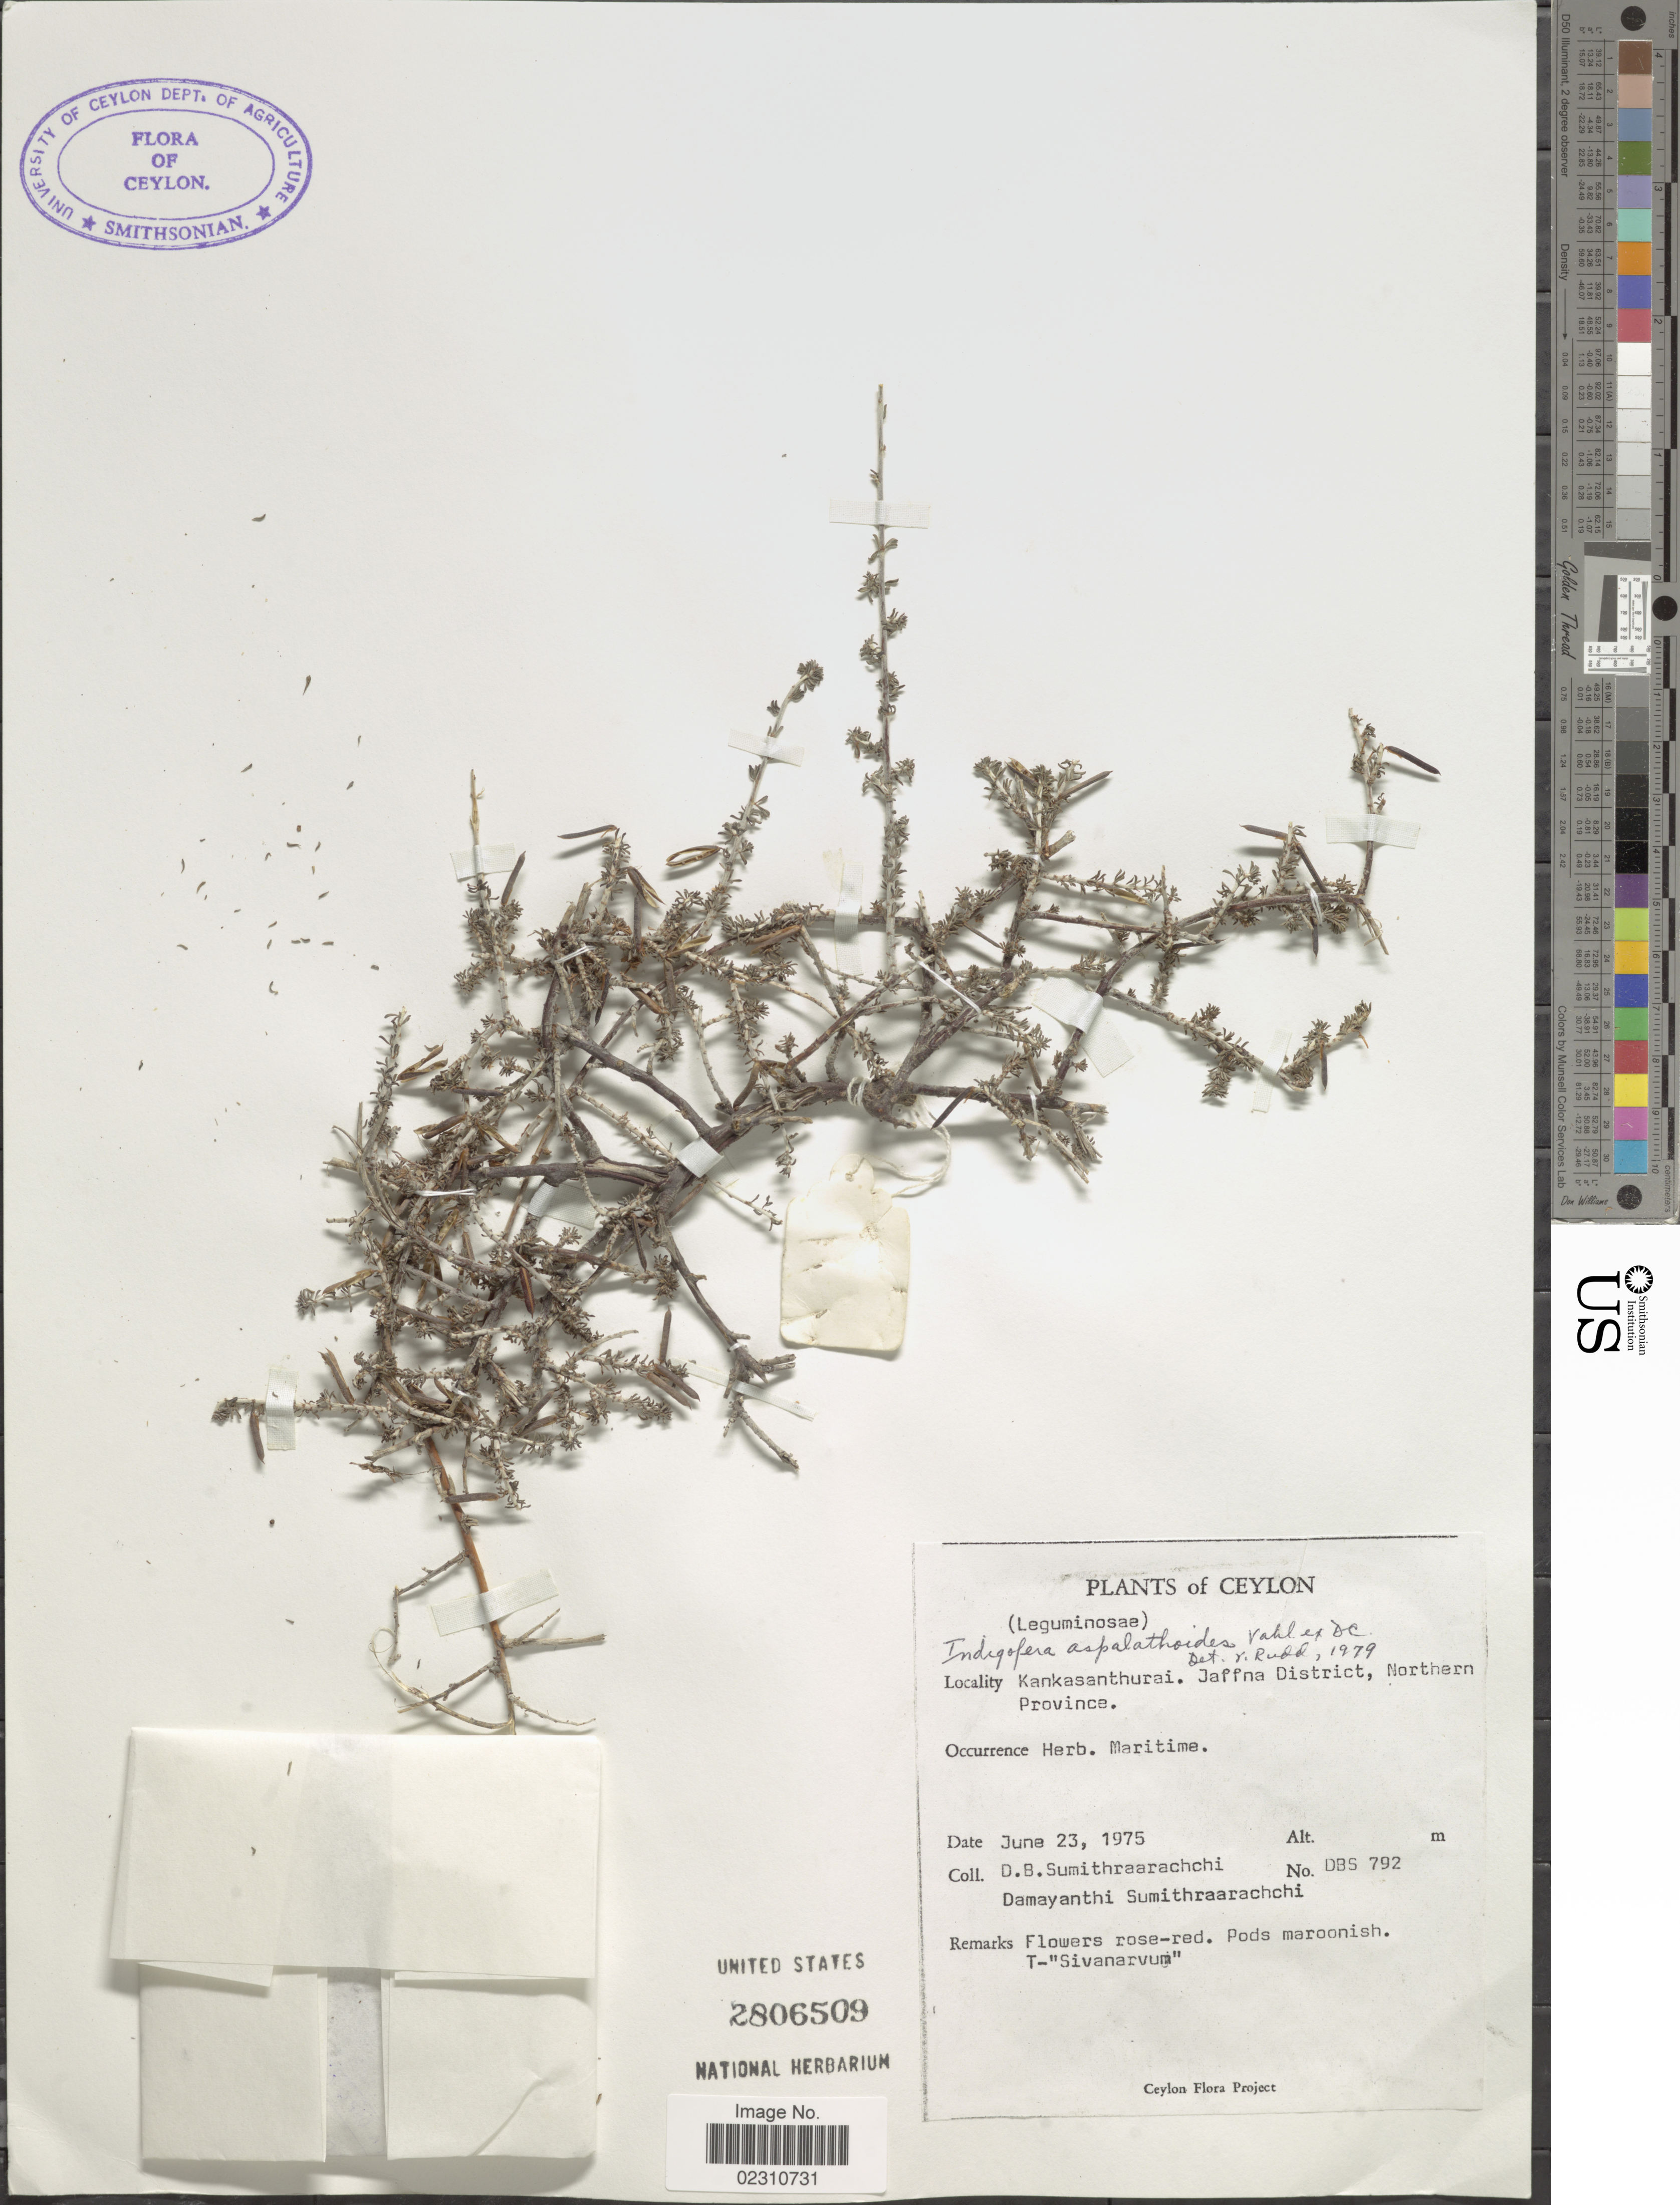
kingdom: Plantae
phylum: Tracheophyta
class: Magnoliopsida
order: Fabales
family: Fabaceae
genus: Indigofera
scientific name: Indigofera aspalathoides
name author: DC.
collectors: D. B. Sumithraarachchi & B. Sumithraarachchi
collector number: DBS792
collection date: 1975-06-23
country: Sri Lanka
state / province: Northern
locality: Kankasanthurai, Jaffna District, Northern Province.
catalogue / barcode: US 2806509